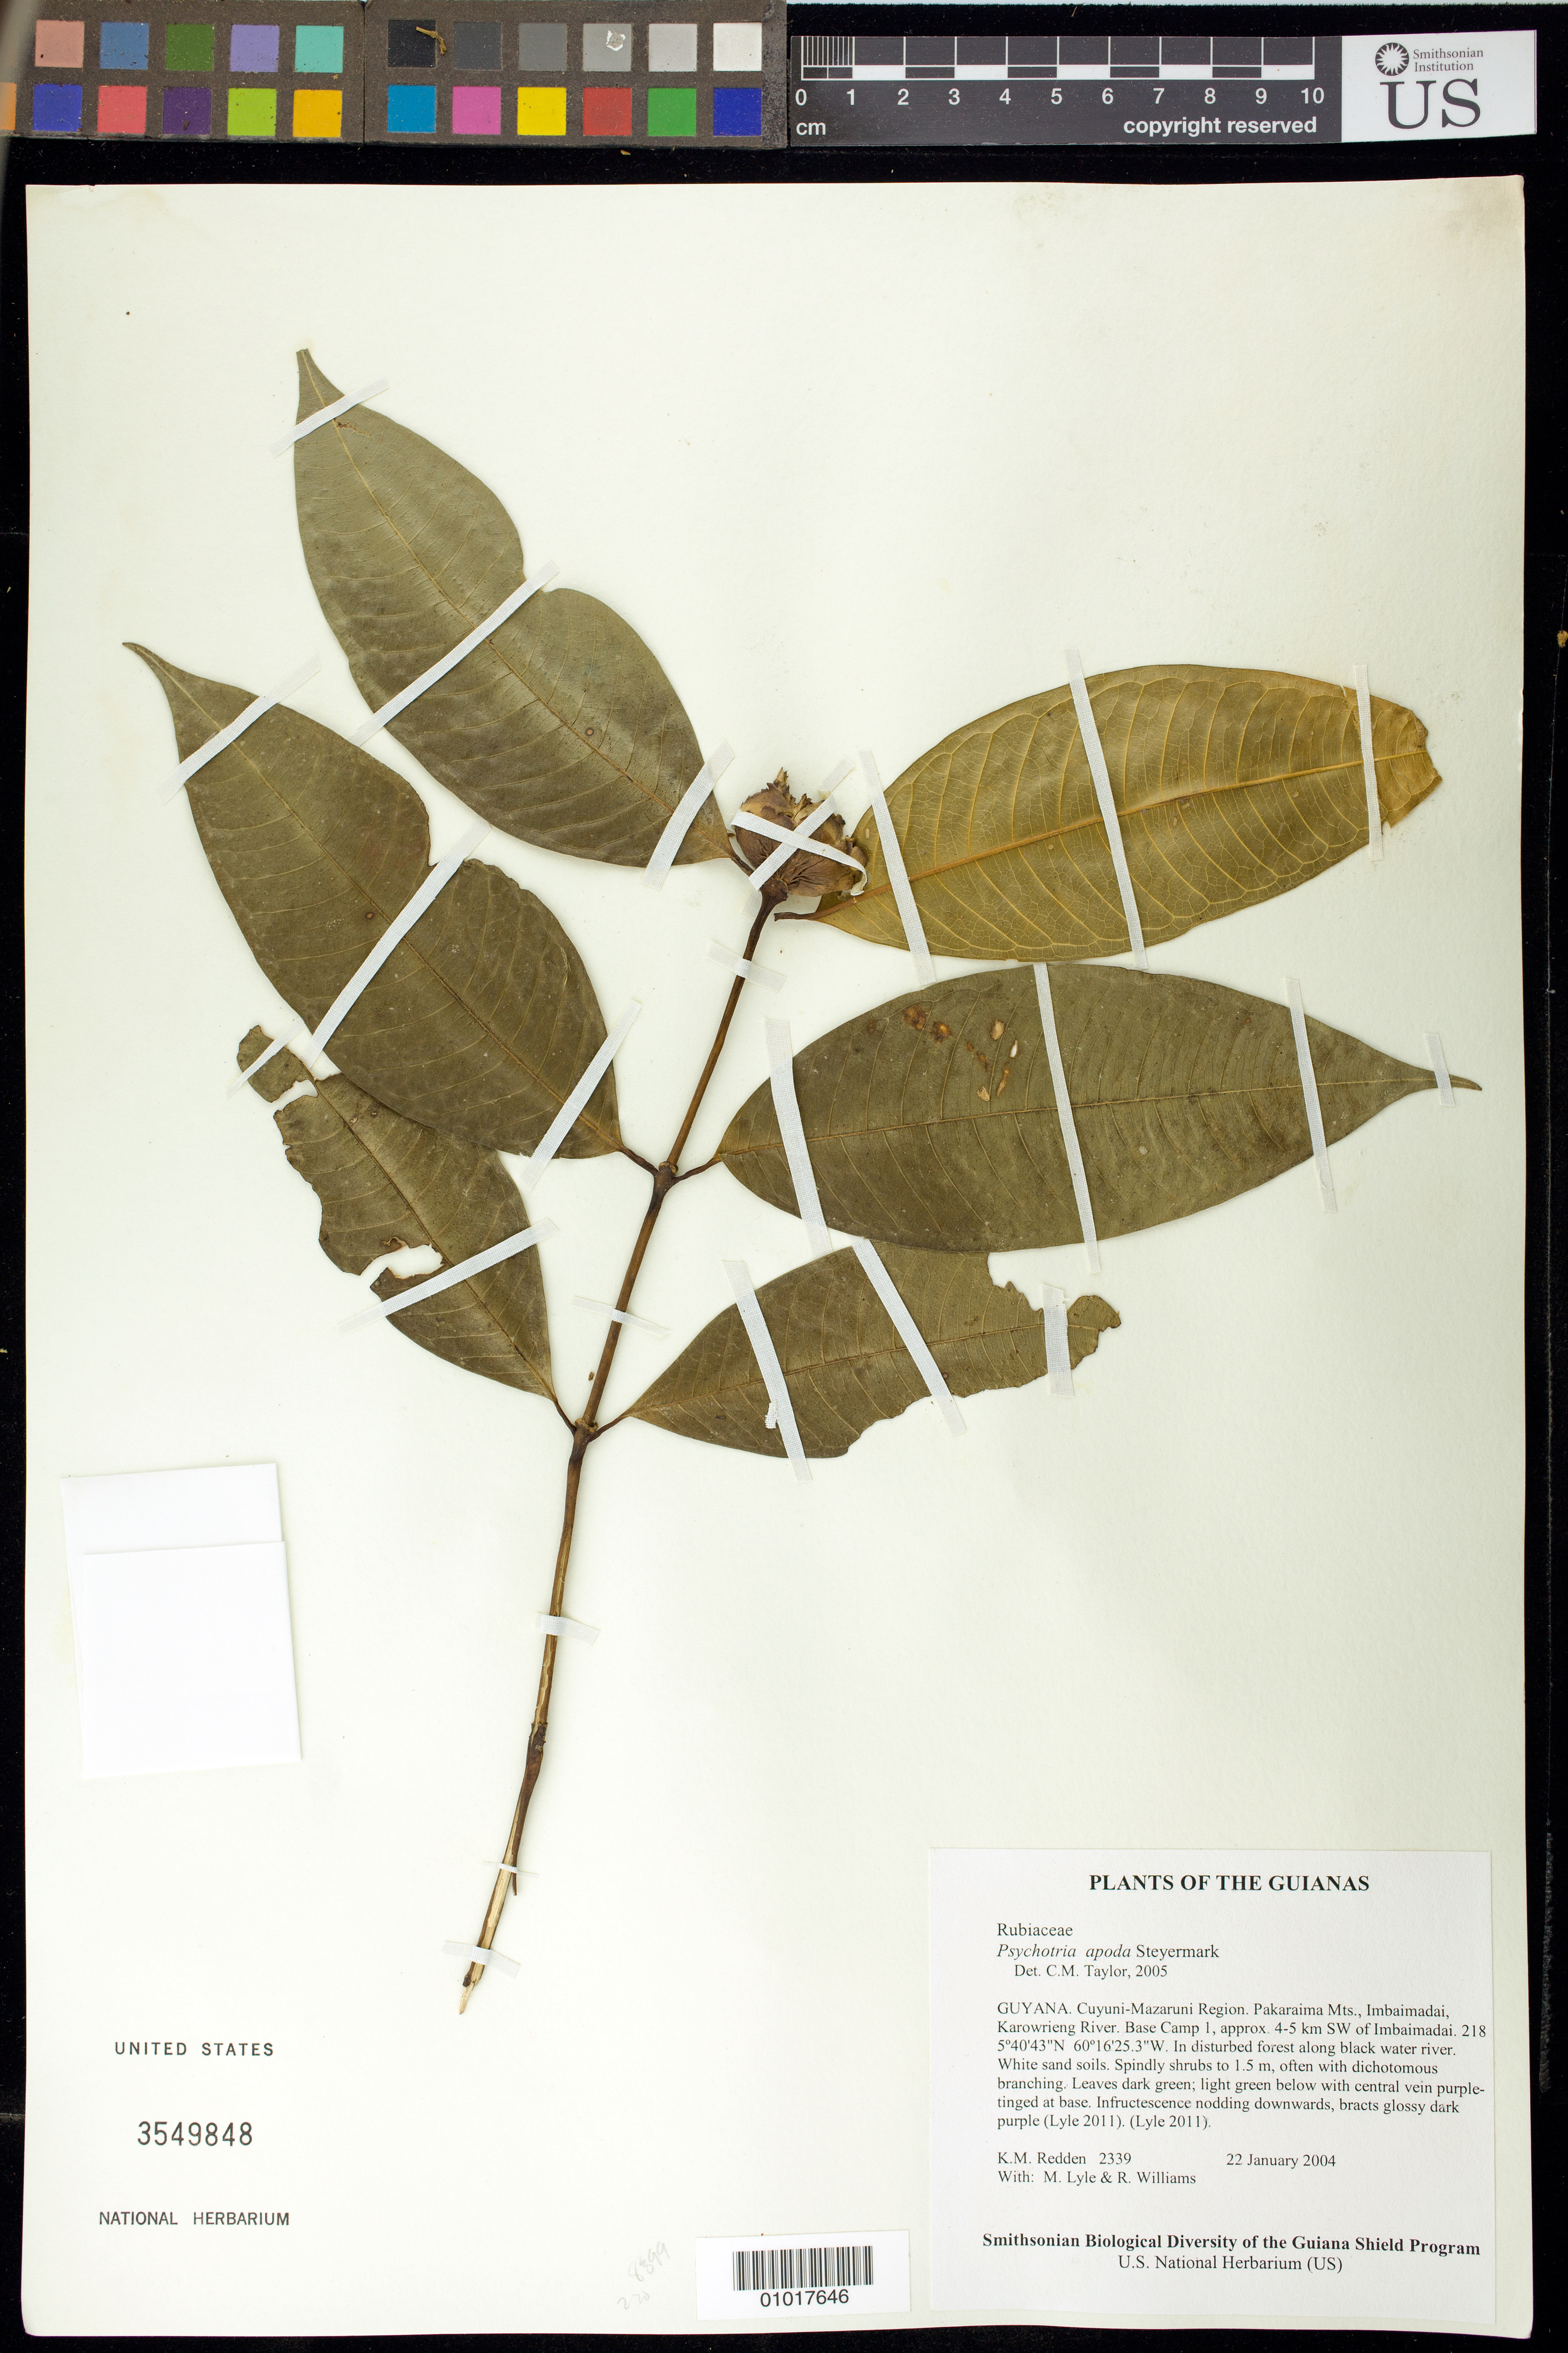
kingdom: Plantae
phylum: Tracheophyta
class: Magnoliopsida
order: Gentianales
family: Rubiaceae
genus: Palicourea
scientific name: Palicourea apoda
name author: (Steyerm.) Delprete & J.H. Kirkbr.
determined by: Kirkbride, J. H., Jr.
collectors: K. M. Redden, M. Lyle & R. Williams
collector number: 2339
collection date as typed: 22 January 2004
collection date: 2004-01-22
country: Guyana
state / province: Cuyuni-Mazaruni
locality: Pakaraima Mts., Imbaimadai, Karowrieng River. Base Camp 1, approx. 4-5 km SW of Imbaimadai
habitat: In disturbed forest along black water river. White sand soils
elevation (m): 218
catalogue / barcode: US 3549848